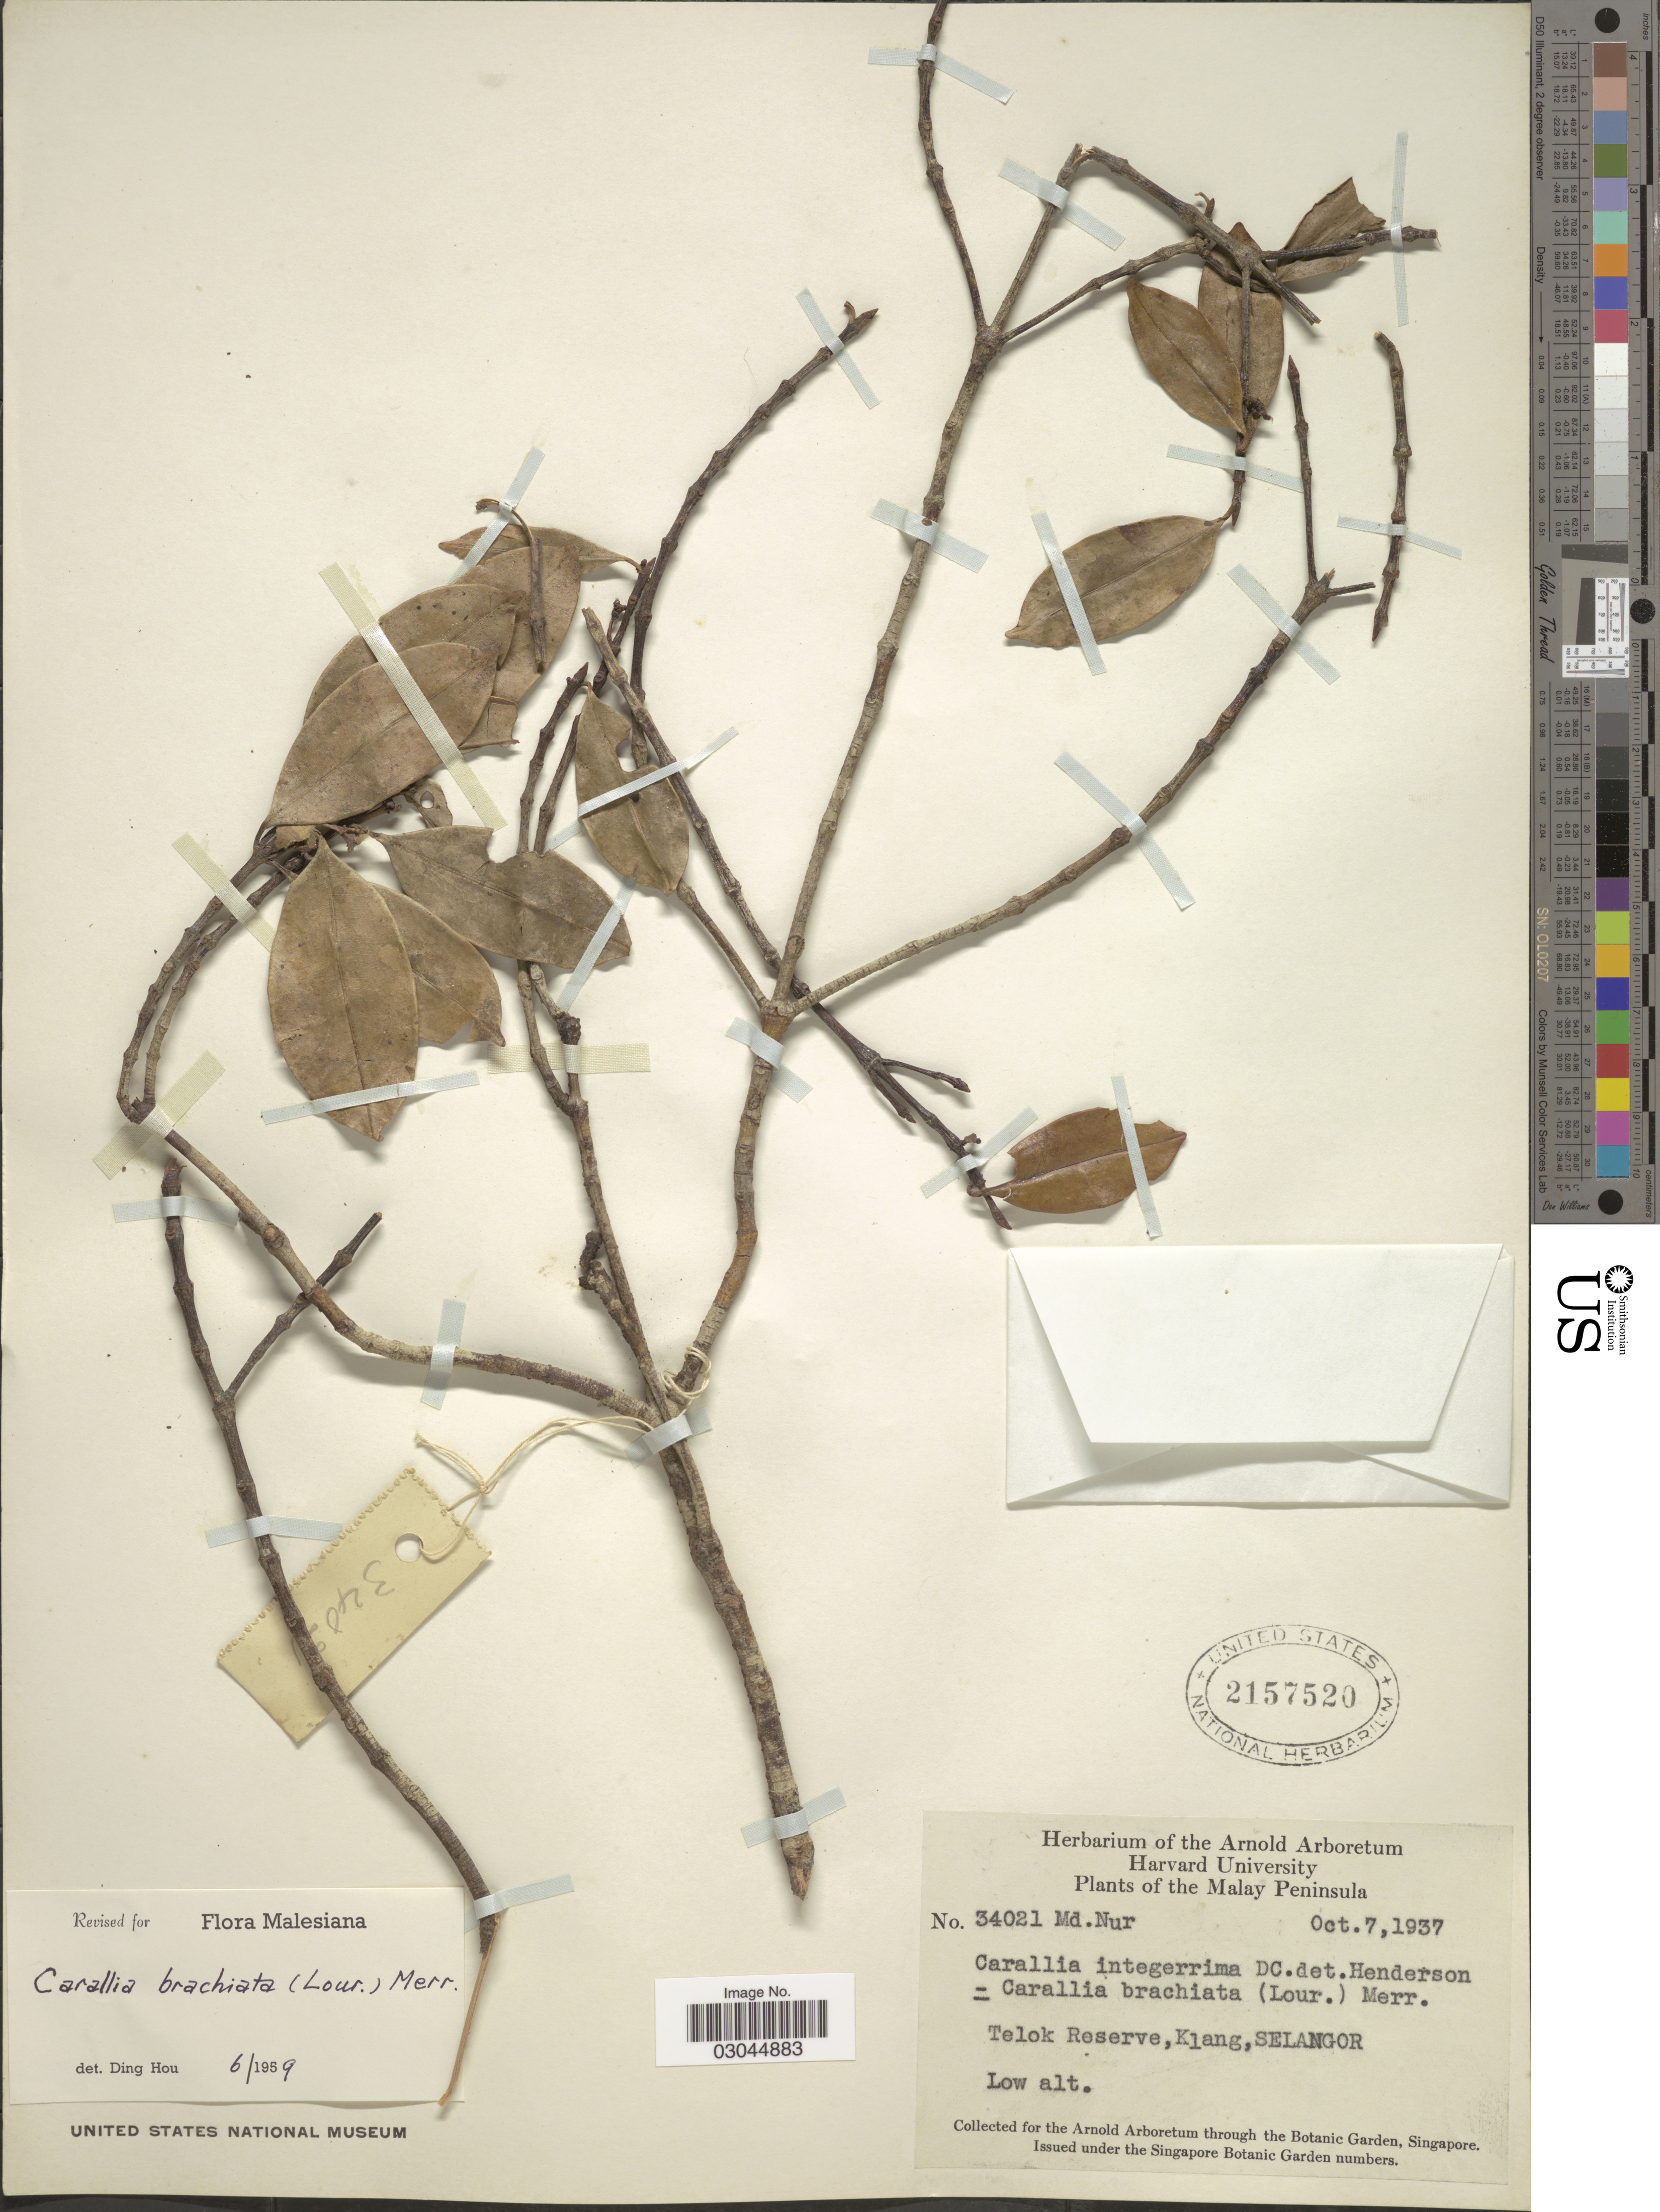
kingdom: Plantae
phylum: Tracheophyta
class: Magnoliopsida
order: Malpighiales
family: Rhizophoraceae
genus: Carallia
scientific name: Carallia brachiata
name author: (Lour.) Merr.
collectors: M. Nur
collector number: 34021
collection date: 1937-10-07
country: Malaysia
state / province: Selangor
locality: Malay Peninsula. Telok Reserve, Klang.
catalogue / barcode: US 2157520